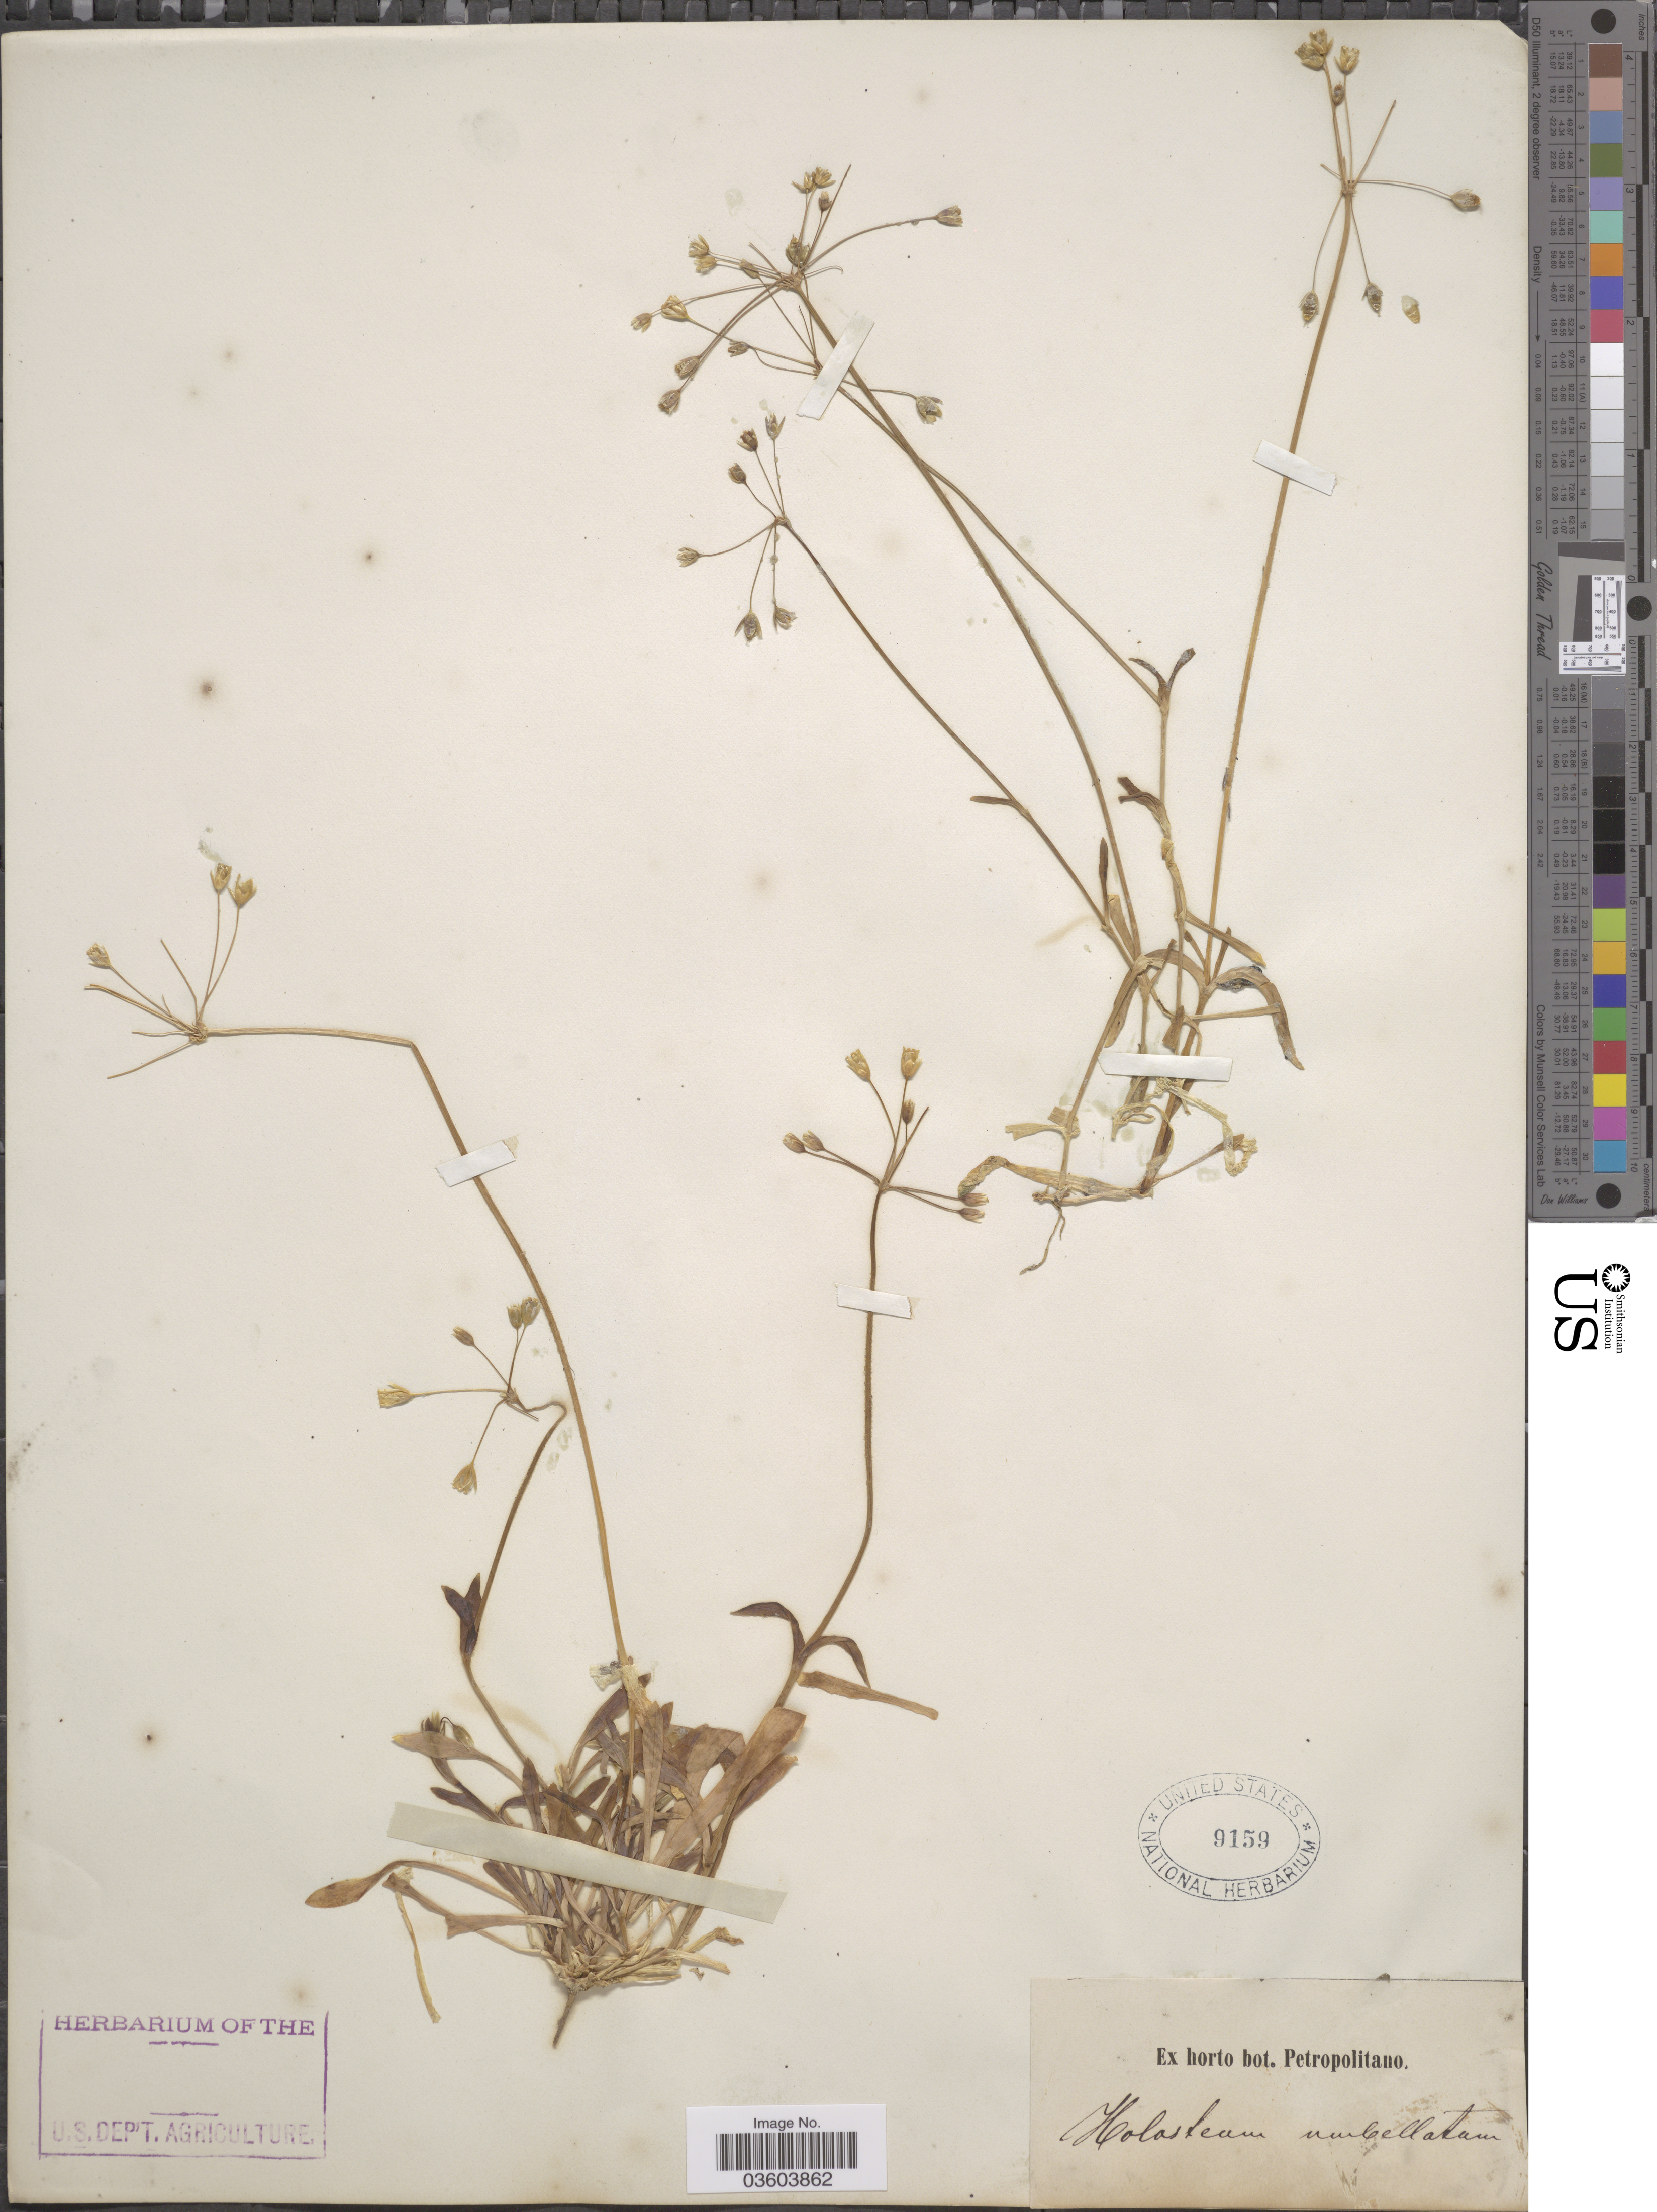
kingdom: Plantae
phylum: Tracheophyta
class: Magnoliopsida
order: Caryophyllales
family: Caryophyllaceae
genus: Holosteum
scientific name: Holosteum umbellatum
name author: L.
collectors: ex Horto Bot. Petropolitano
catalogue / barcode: US 9159